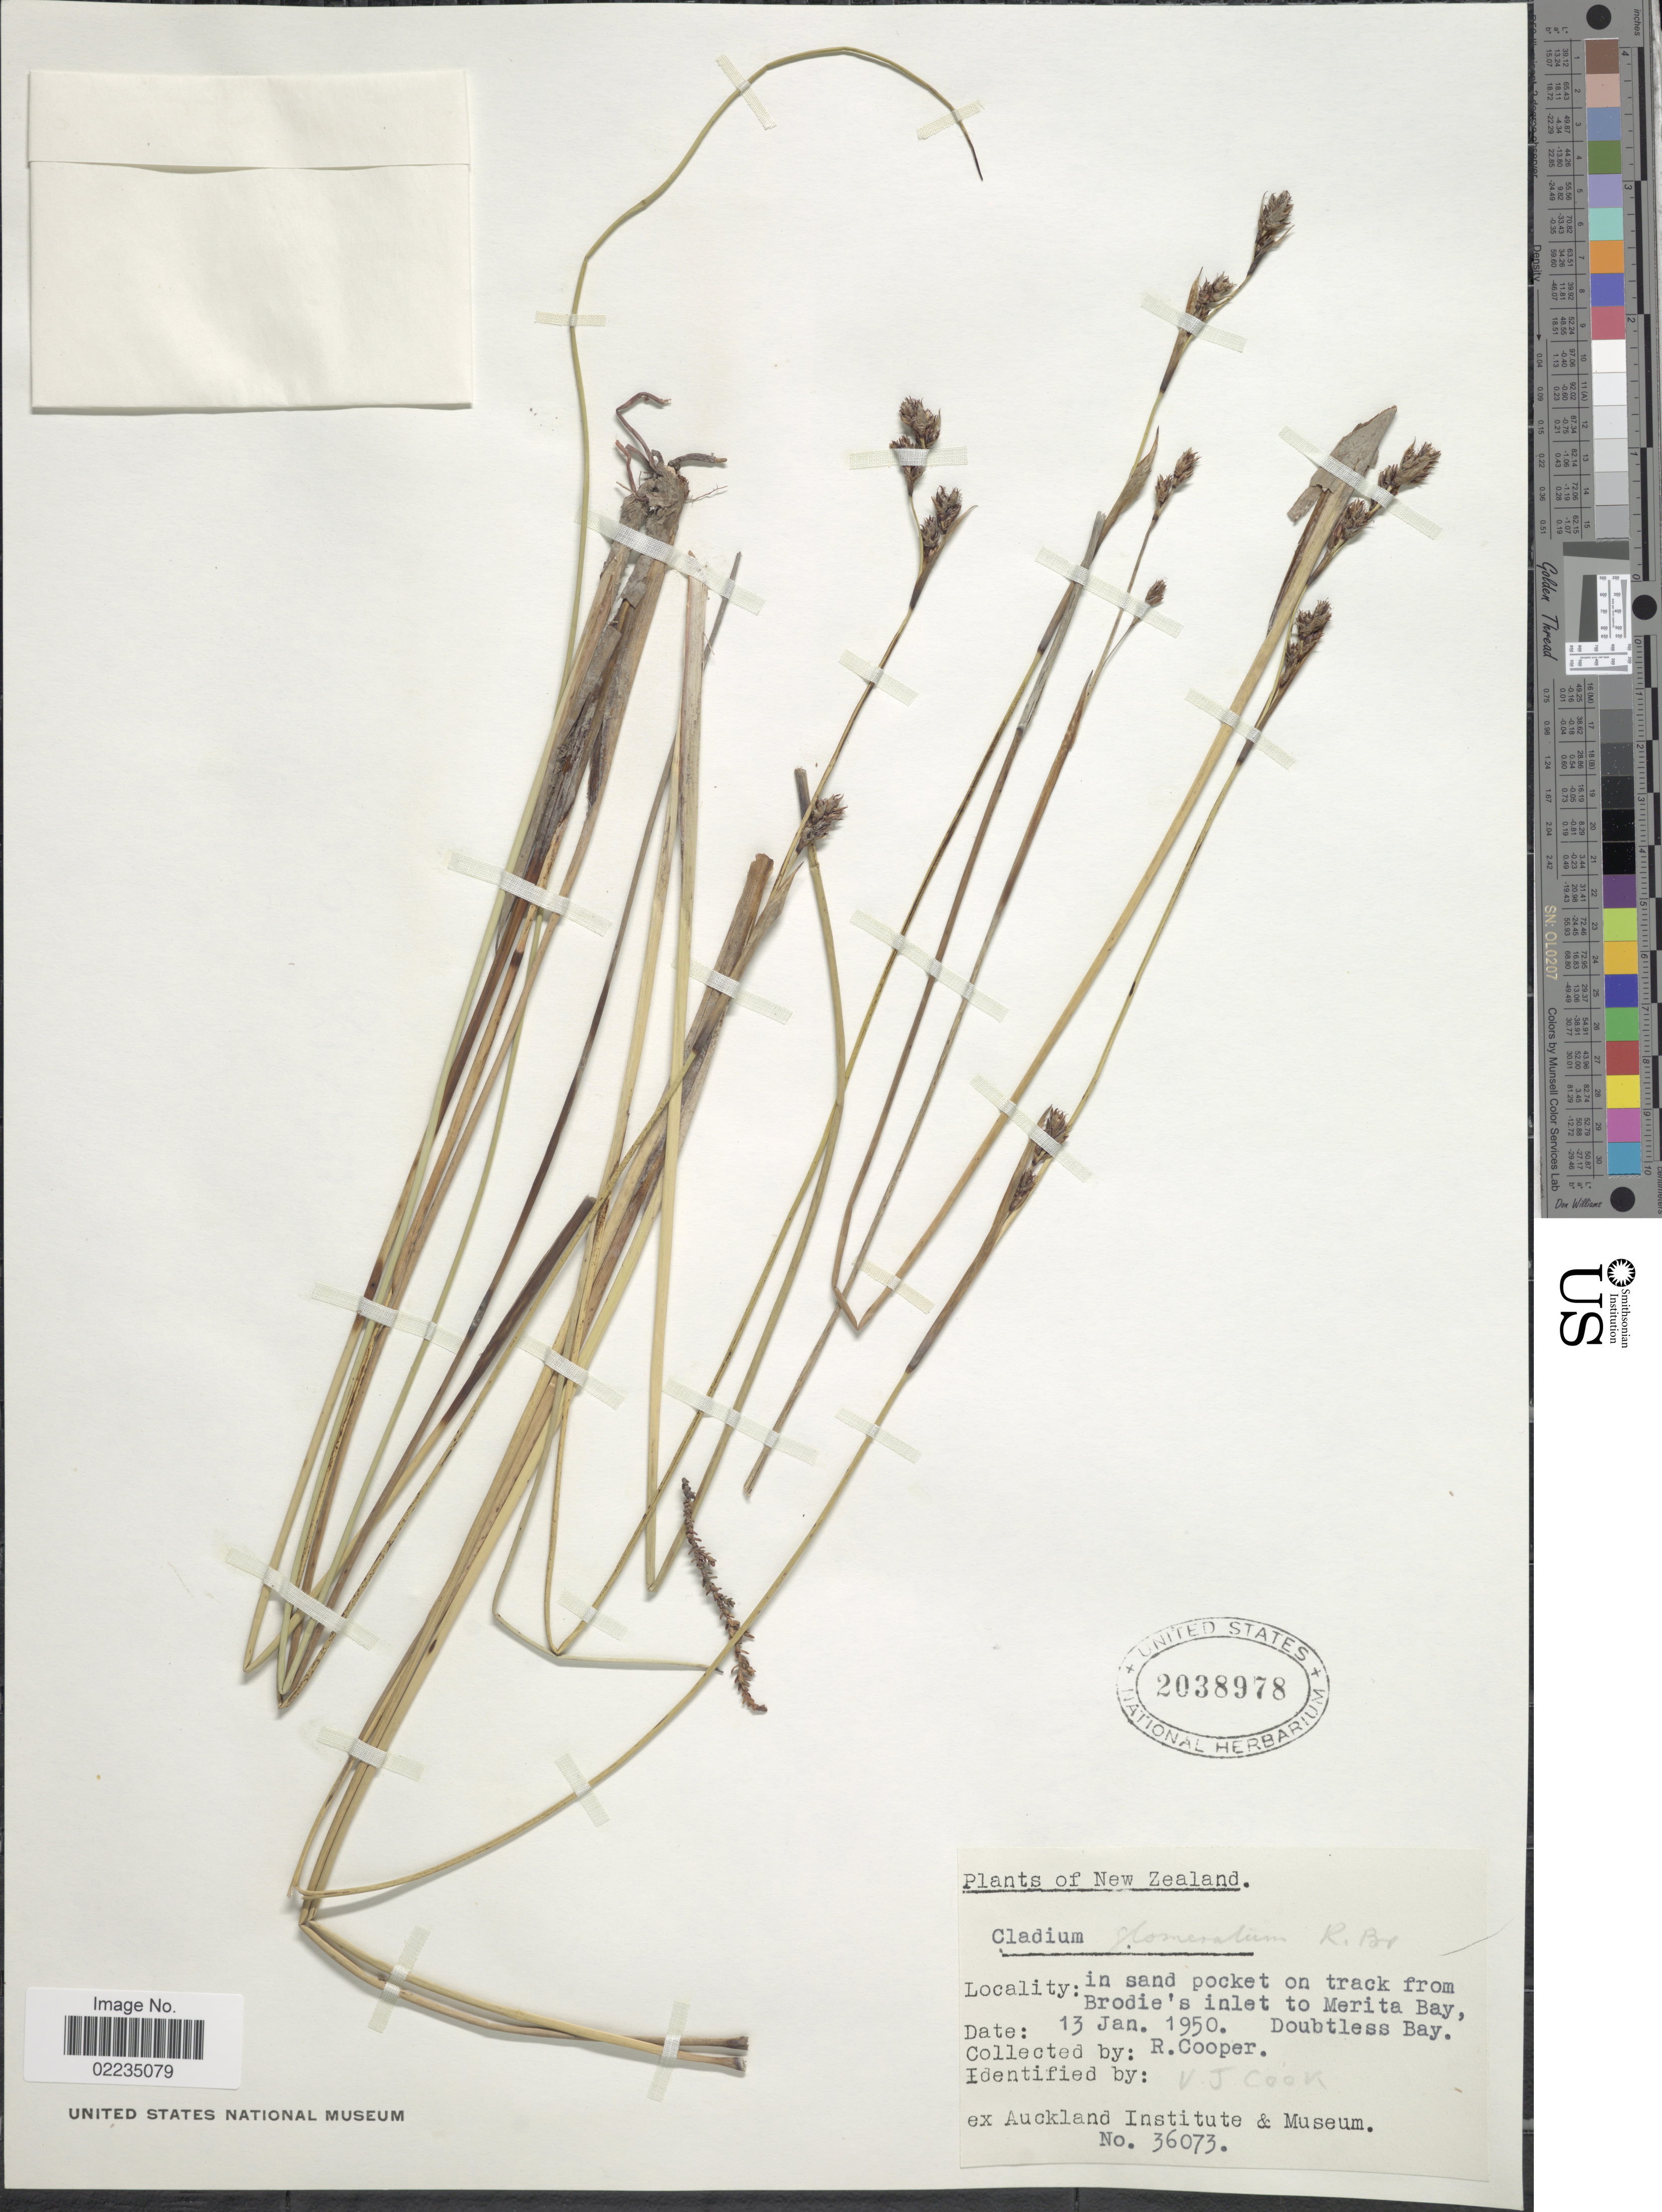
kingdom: Plantae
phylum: Tracheophyta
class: Liliopsida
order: Poales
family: Cyperaceae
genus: Machaerina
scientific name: Machaerina glomerata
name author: (Gaudich.) T. Koyama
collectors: R. Cooper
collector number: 36073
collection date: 1950-01-13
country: New Zealand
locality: In sand pocket on track from Brodie's inlet to Merita Bay, Doubtless Bay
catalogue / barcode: US 2038978